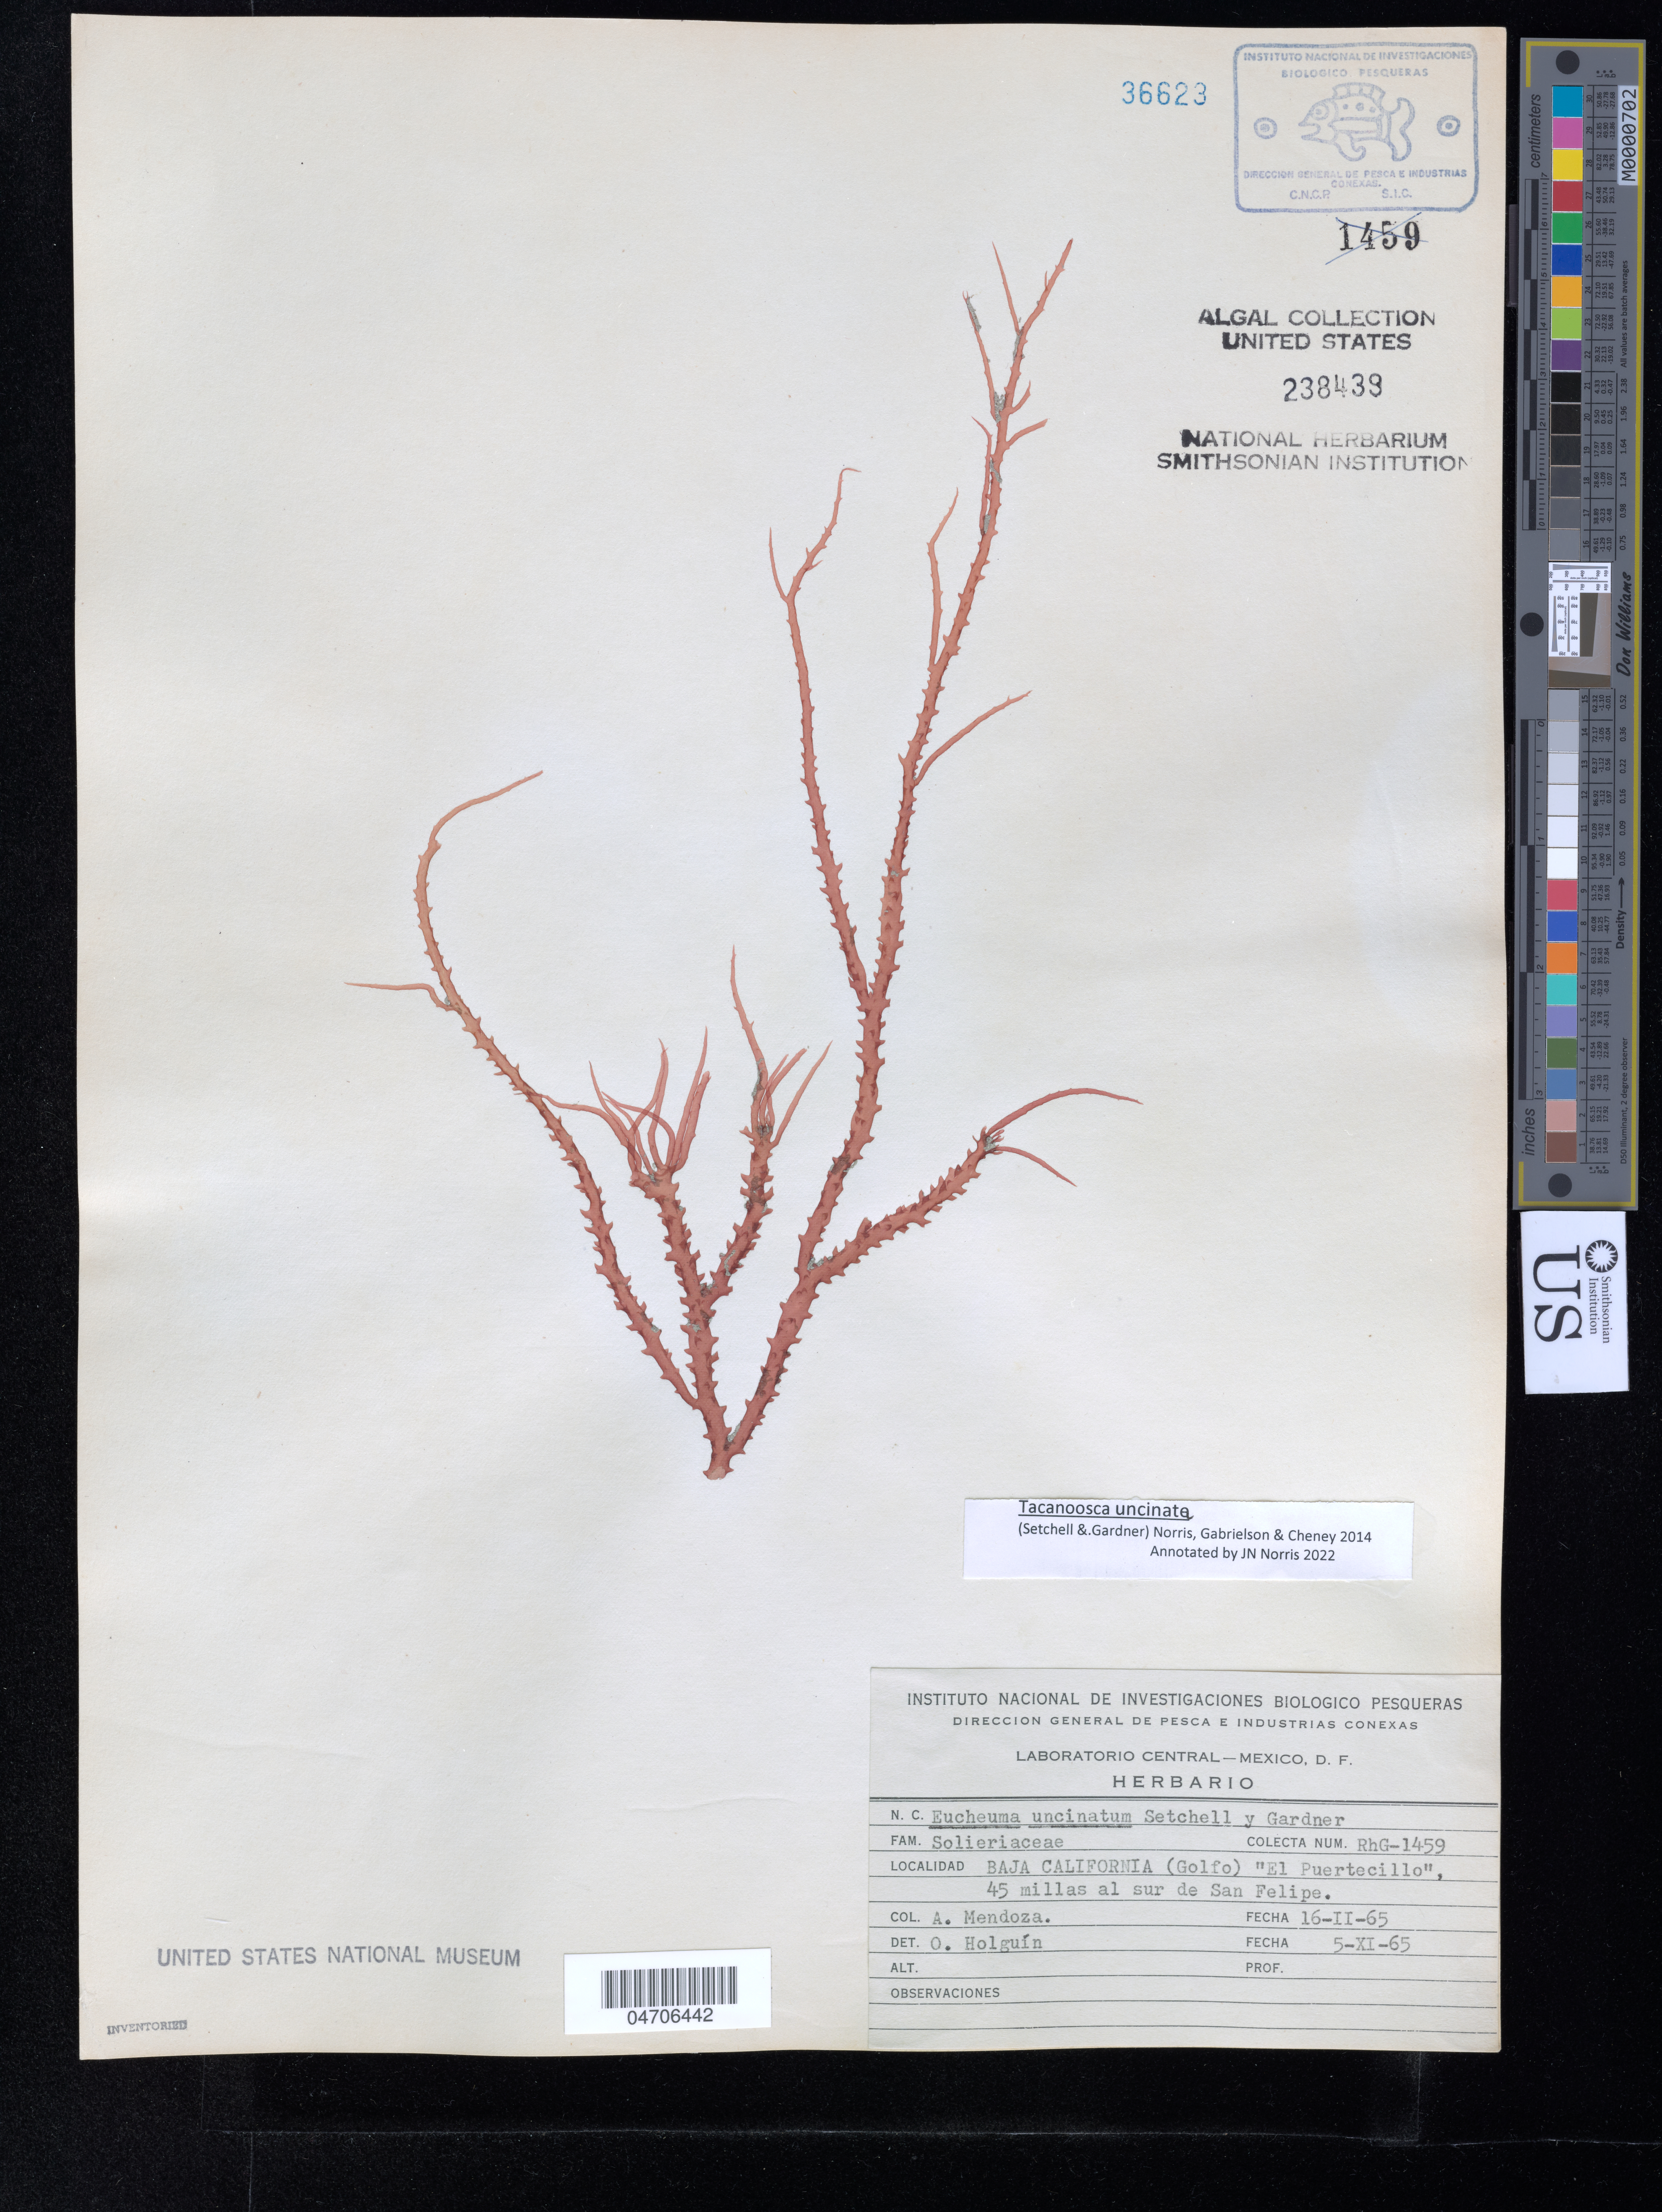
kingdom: Plantae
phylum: Rhodophyta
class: Florideophyceae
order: Gigartinales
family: Solieriaceae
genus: Tacanoosca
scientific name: Tacanoosca uncinata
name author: (Setchell & N.L. Gardner) J.N. Norris et al.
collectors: A. Mendoza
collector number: RhG-1459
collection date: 1965-02-16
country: Mexico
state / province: Baja California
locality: Golfo. "El Puertecillo", 45 millas al sur de San Felipe.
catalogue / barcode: US 238439